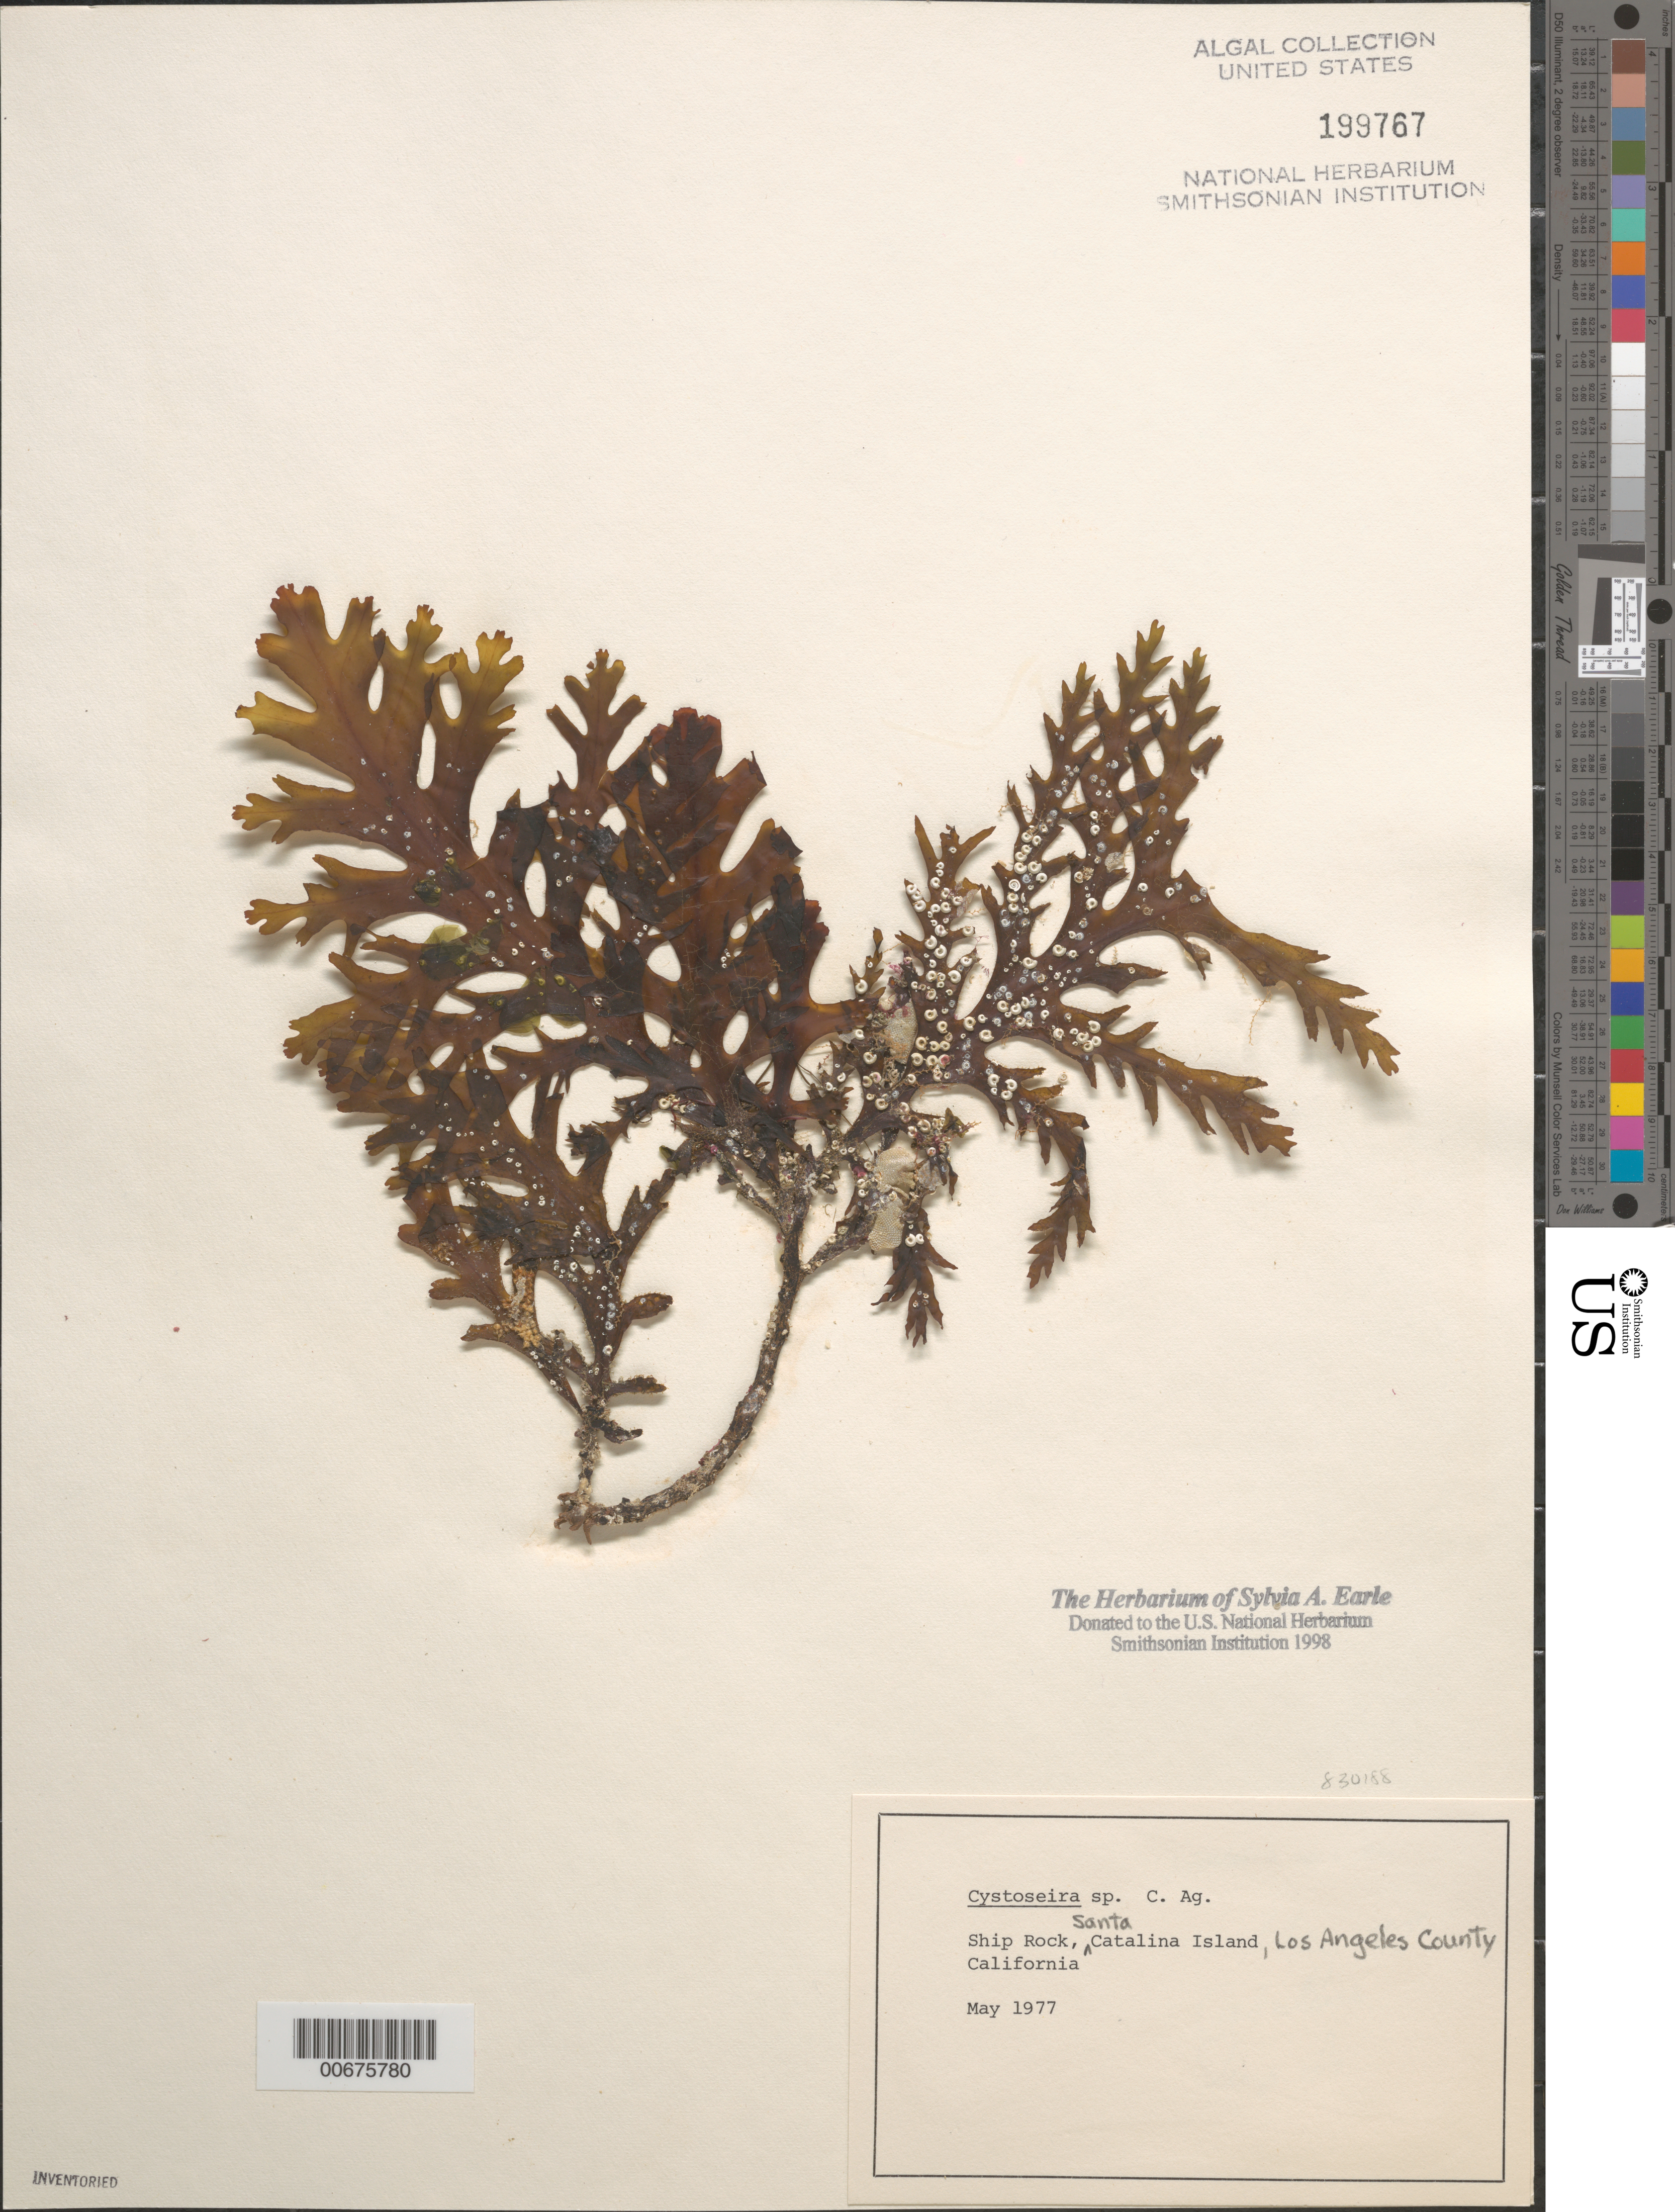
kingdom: Chromista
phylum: Ochrophyta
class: Phaeophyceae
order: Fucales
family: Sargassaceae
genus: Cystoseira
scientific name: Cystoseira sp.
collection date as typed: May 1977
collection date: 1977-05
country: United States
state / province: California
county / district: Los Angeles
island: Santa Catalina Island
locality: Ship Rock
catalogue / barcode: US 199767